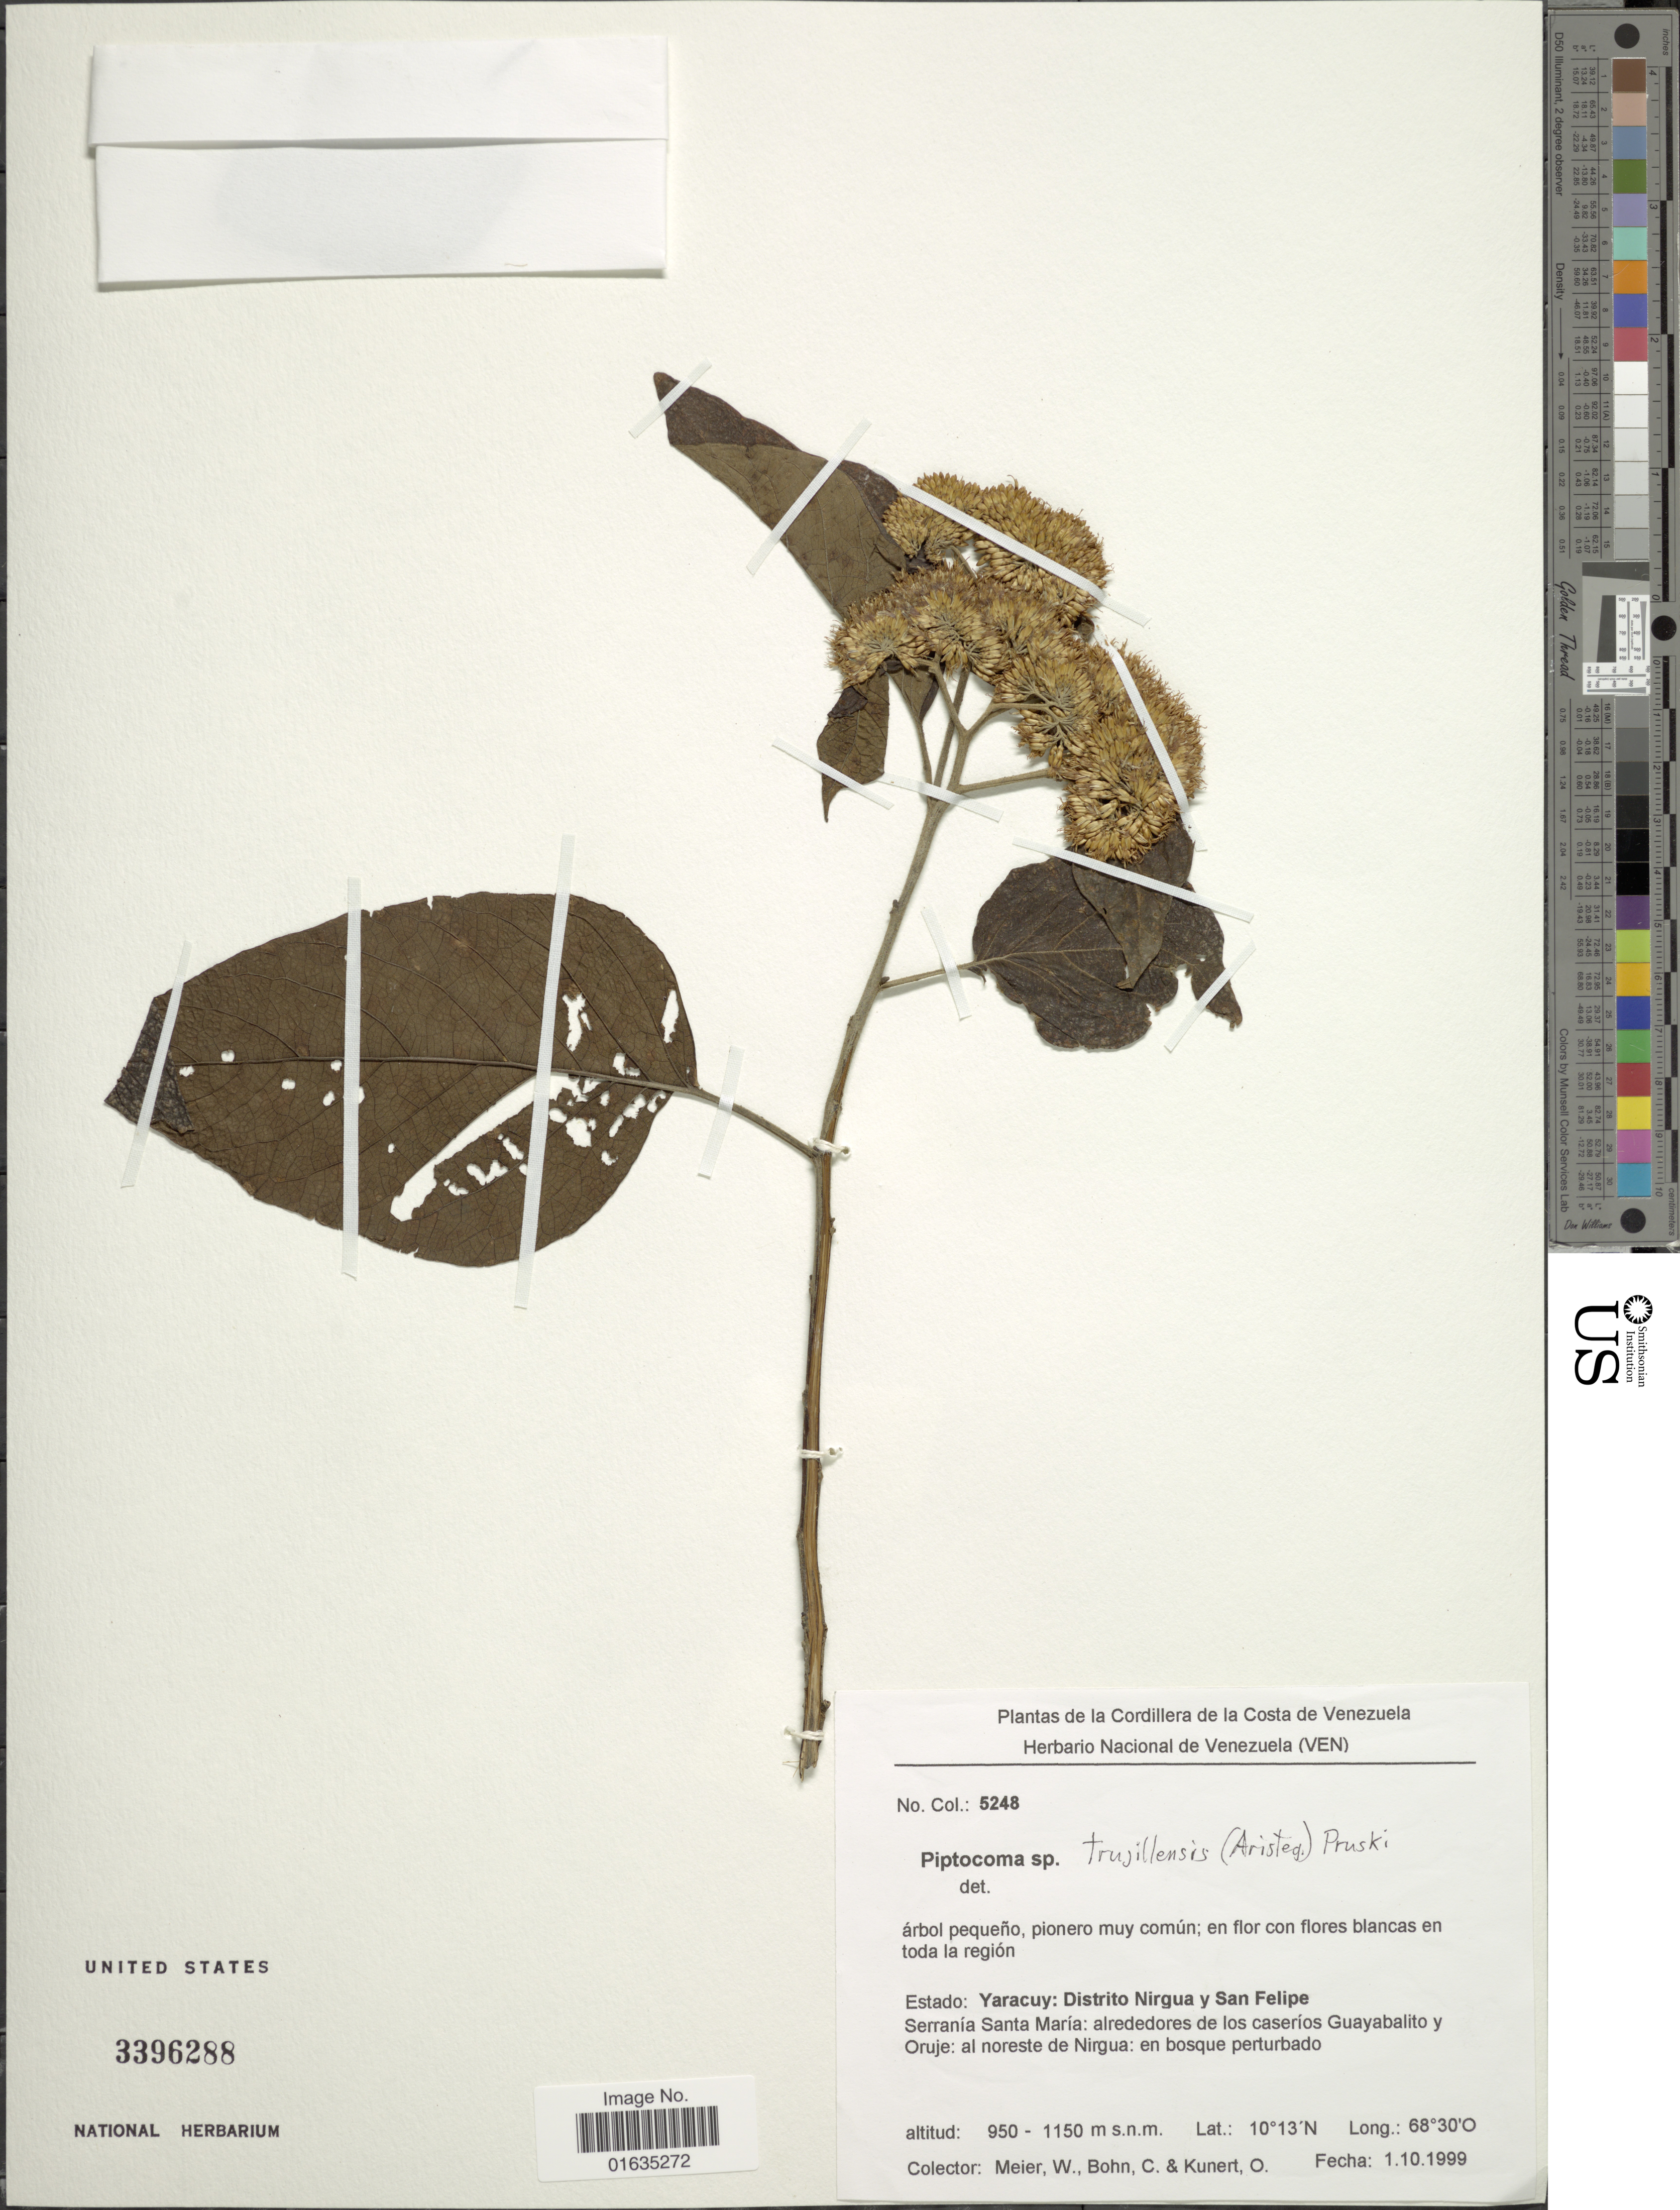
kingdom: Plantae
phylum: Tracheophyta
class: Magnoliopsida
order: Asterales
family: Asteraceae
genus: Piptocoma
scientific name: Piptocoma trujillensis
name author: (Aristeg.) Pruski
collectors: W. Meier, C. Bohn & O. Kunert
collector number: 5248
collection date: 1999-10-01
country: Venezuela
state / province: Yaracuy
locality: Distrito Nirgua Y San Felipe, Serrania Santa Maria, alrededores de los caserios Guayabalito y Oruje, al noreste de Nirgua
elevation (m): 950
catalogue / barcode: US 3396288